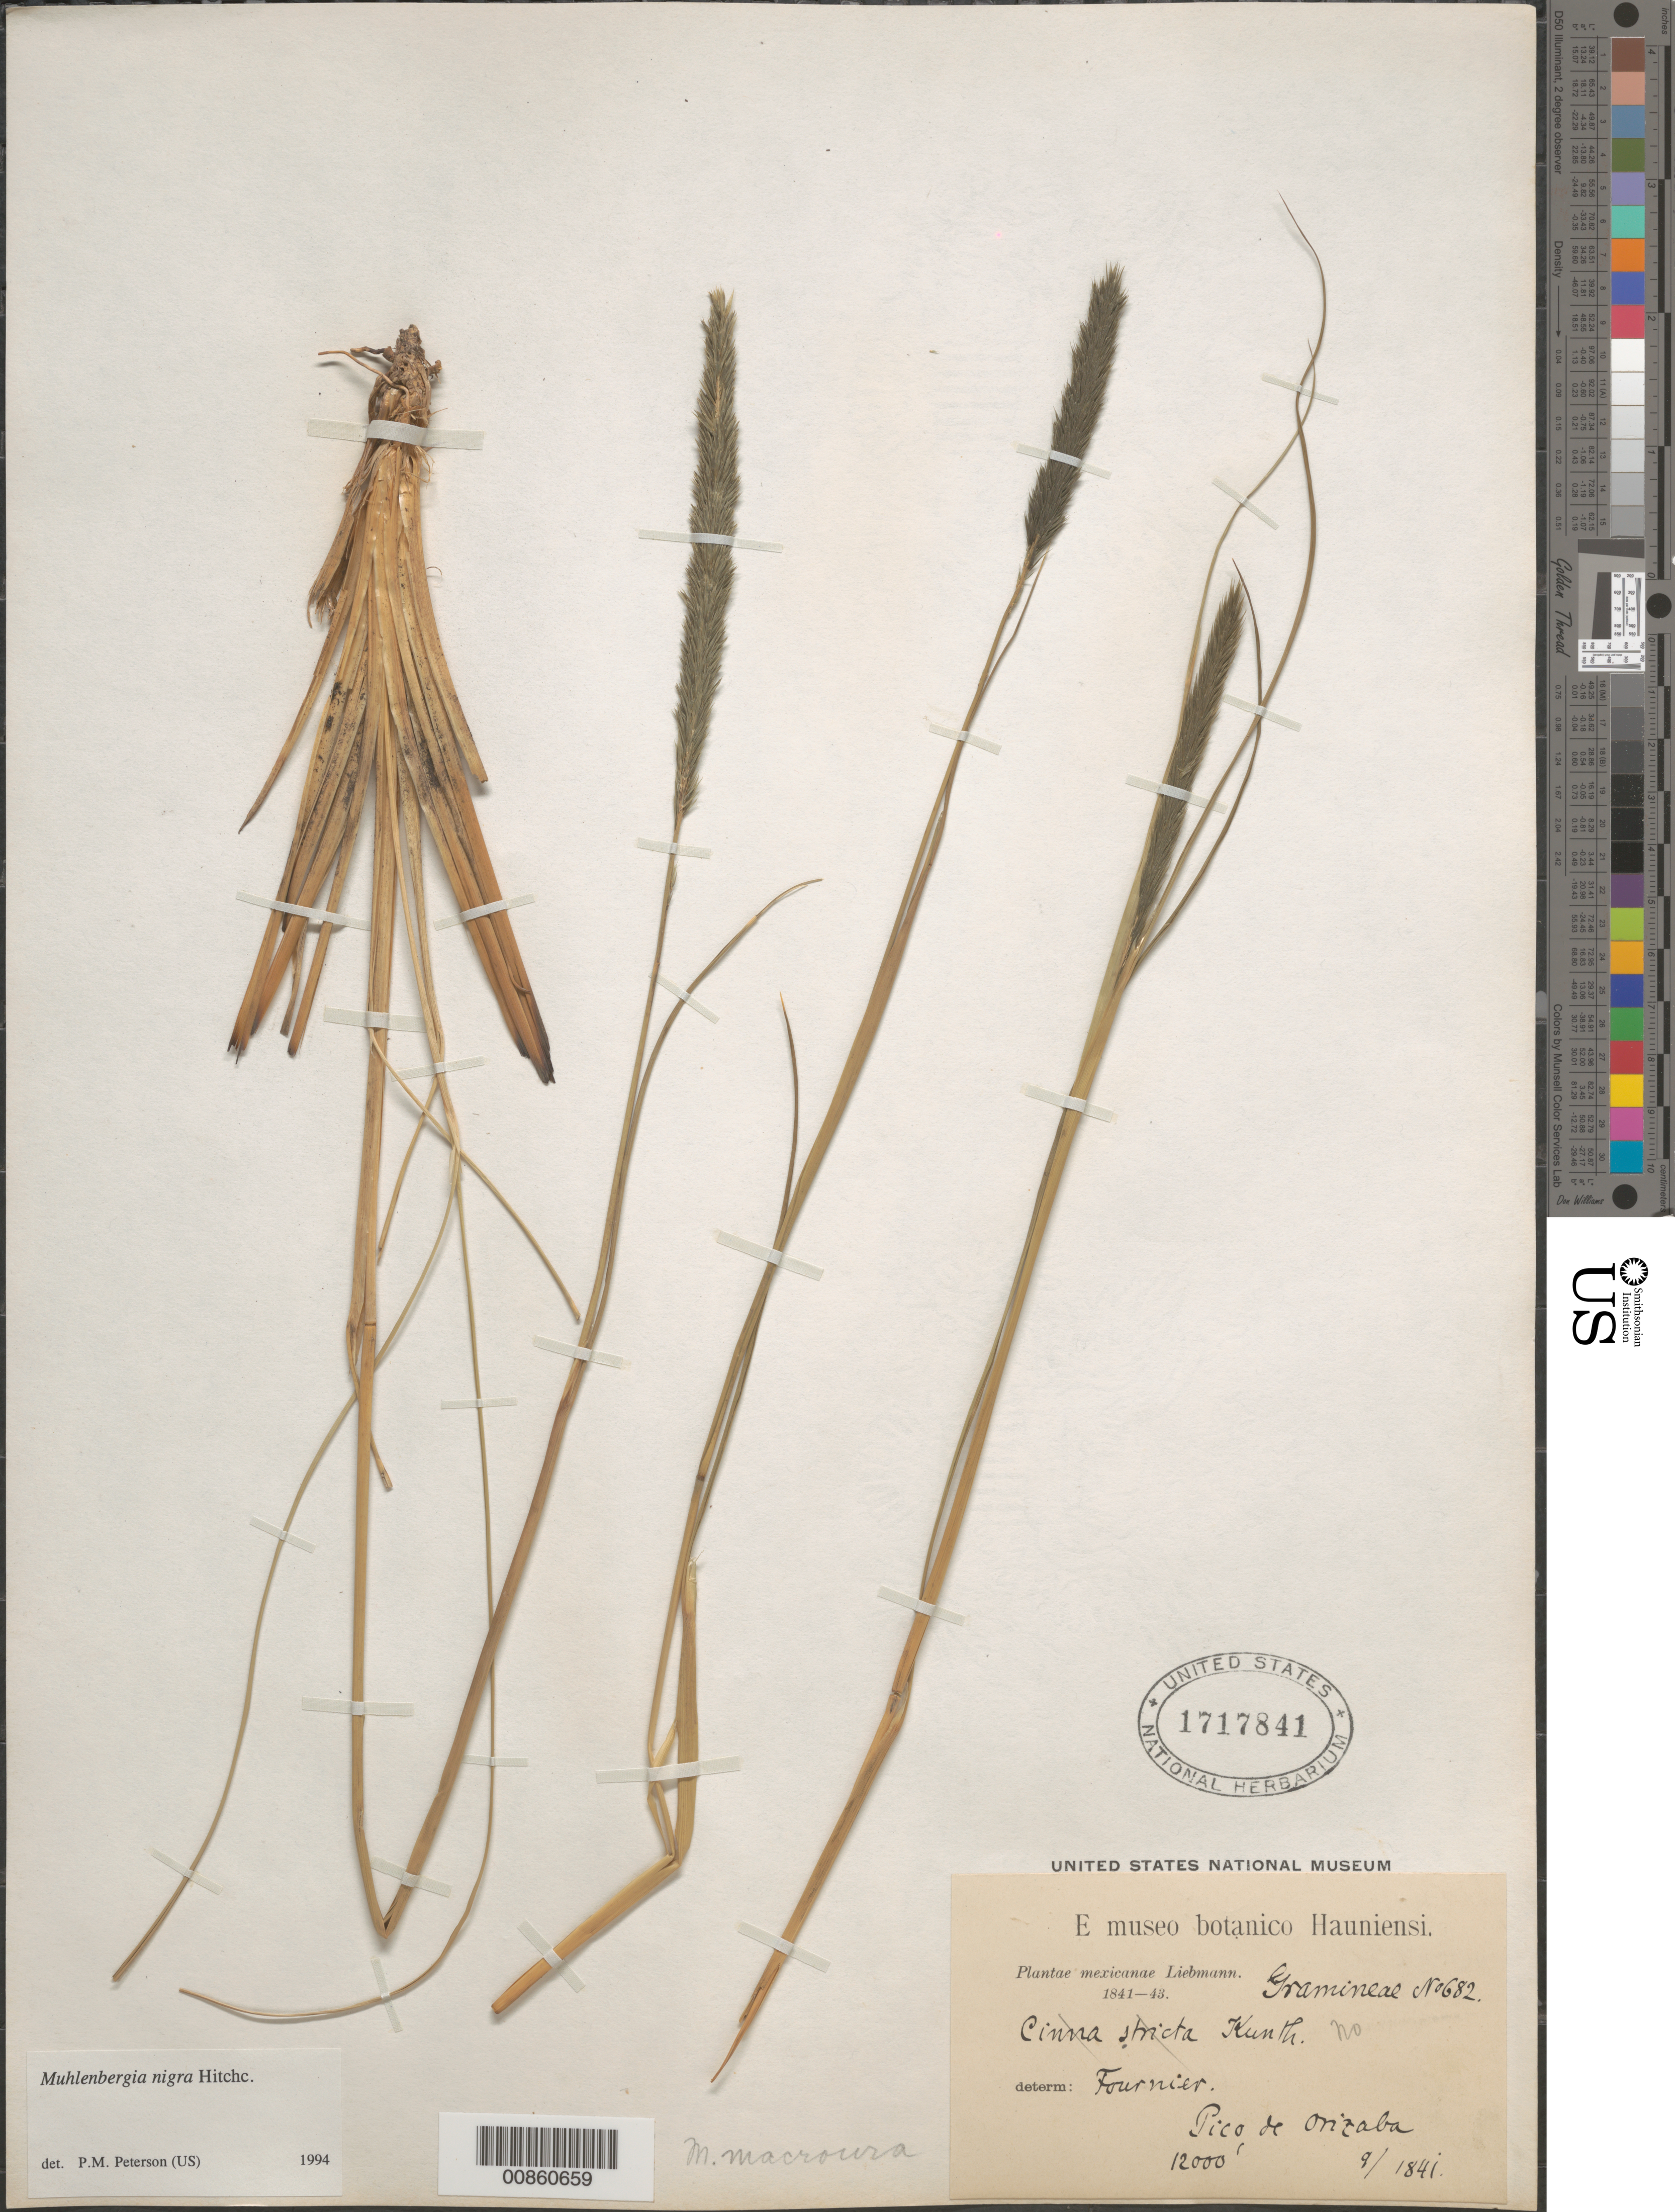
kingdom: Plantae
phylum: Tracheophyta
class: Liliopsida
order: Poales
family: Poaceae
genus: Muhlenbergia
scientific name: Muhlenbergia nigra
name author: Hitchc.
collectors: F. M. Liebmann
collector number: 682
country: Mexico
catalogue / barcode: US 1717841